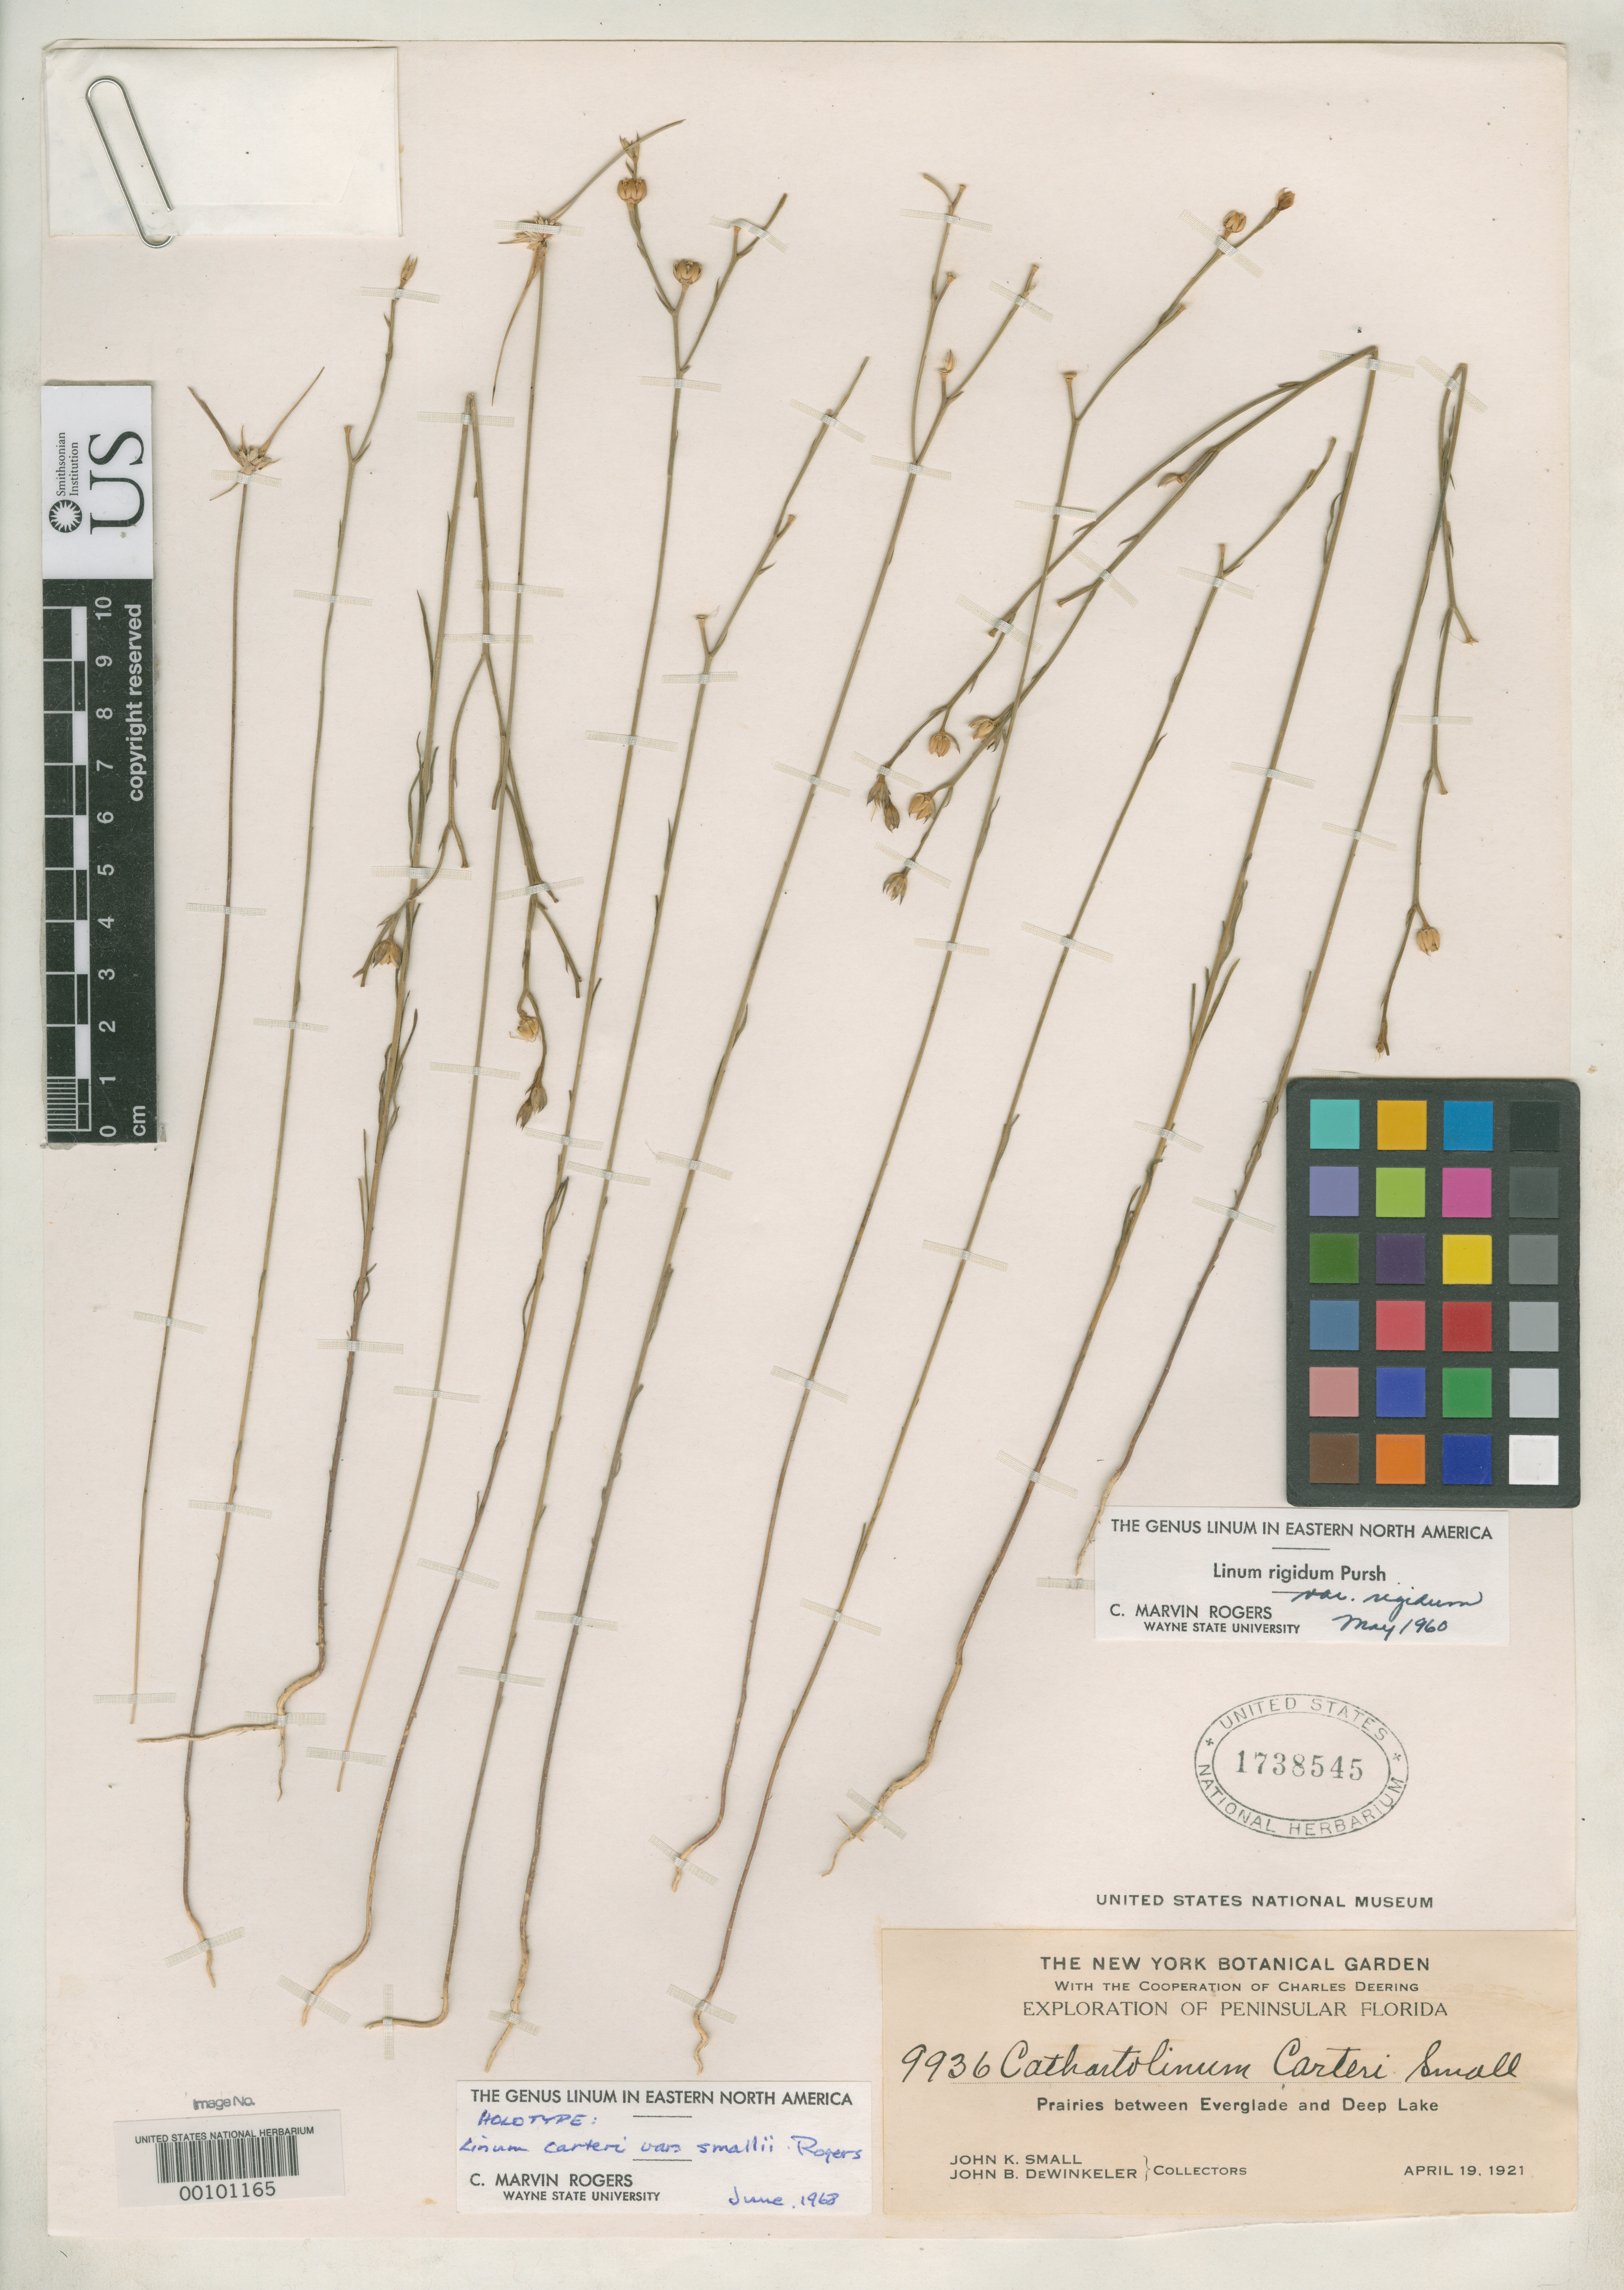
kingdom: Plantae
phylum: Tracheophyta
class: Magnoliopsida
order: Malpighiales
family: Linaceae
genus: Linum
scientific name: Linum carteri var. smallii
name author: C.M. Rogers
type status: Holotype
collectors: J. K. Small & J. Dewinkler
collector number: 9936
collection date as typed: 19 Apr 1921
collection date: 1921-04-19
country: United States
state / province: Florida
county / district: Collier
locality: Prairies between Evergalde & Deeplake.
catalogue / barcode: US 1738545